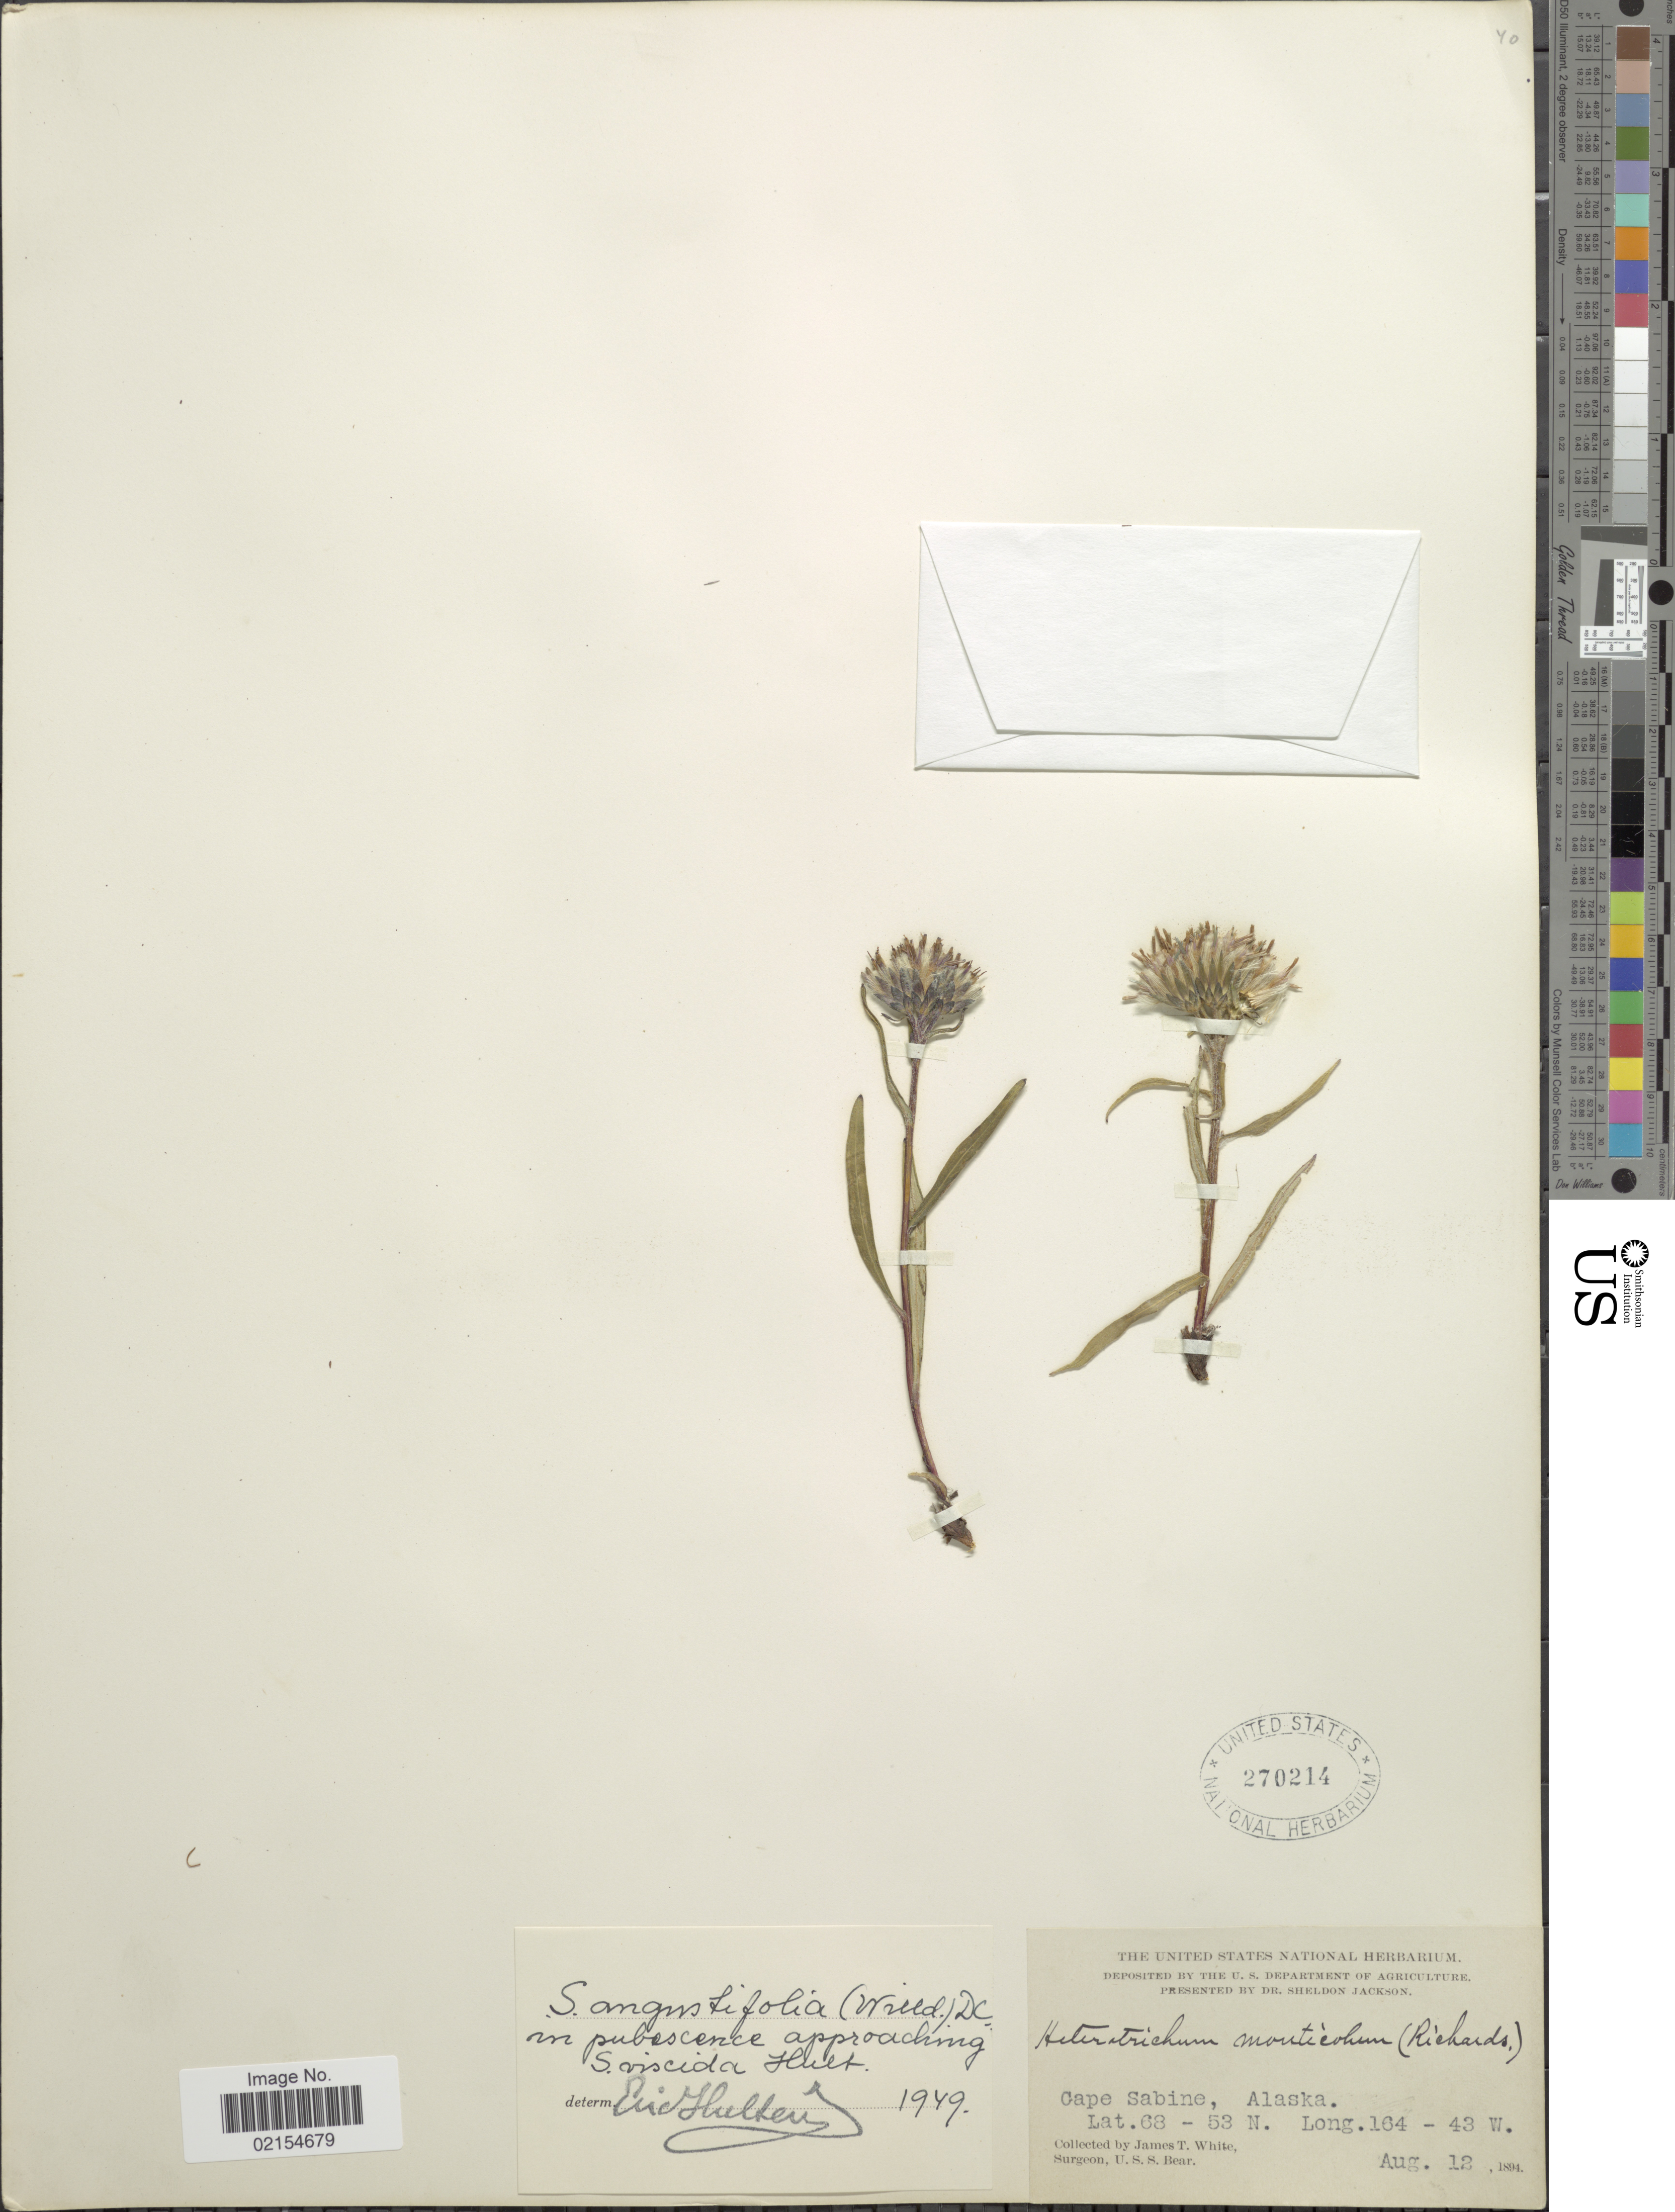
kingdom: Plantae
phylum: Tracheophyta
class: Magnoliopsida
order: Asterales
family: Asteraceae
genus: Saussurea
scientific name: Saussurea angustifolia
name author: (L.) DC.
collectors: J. T. White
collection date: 1894-08-12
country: United States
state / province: Alaska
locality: Cape Sabine, Alaska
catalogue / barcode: US 270214